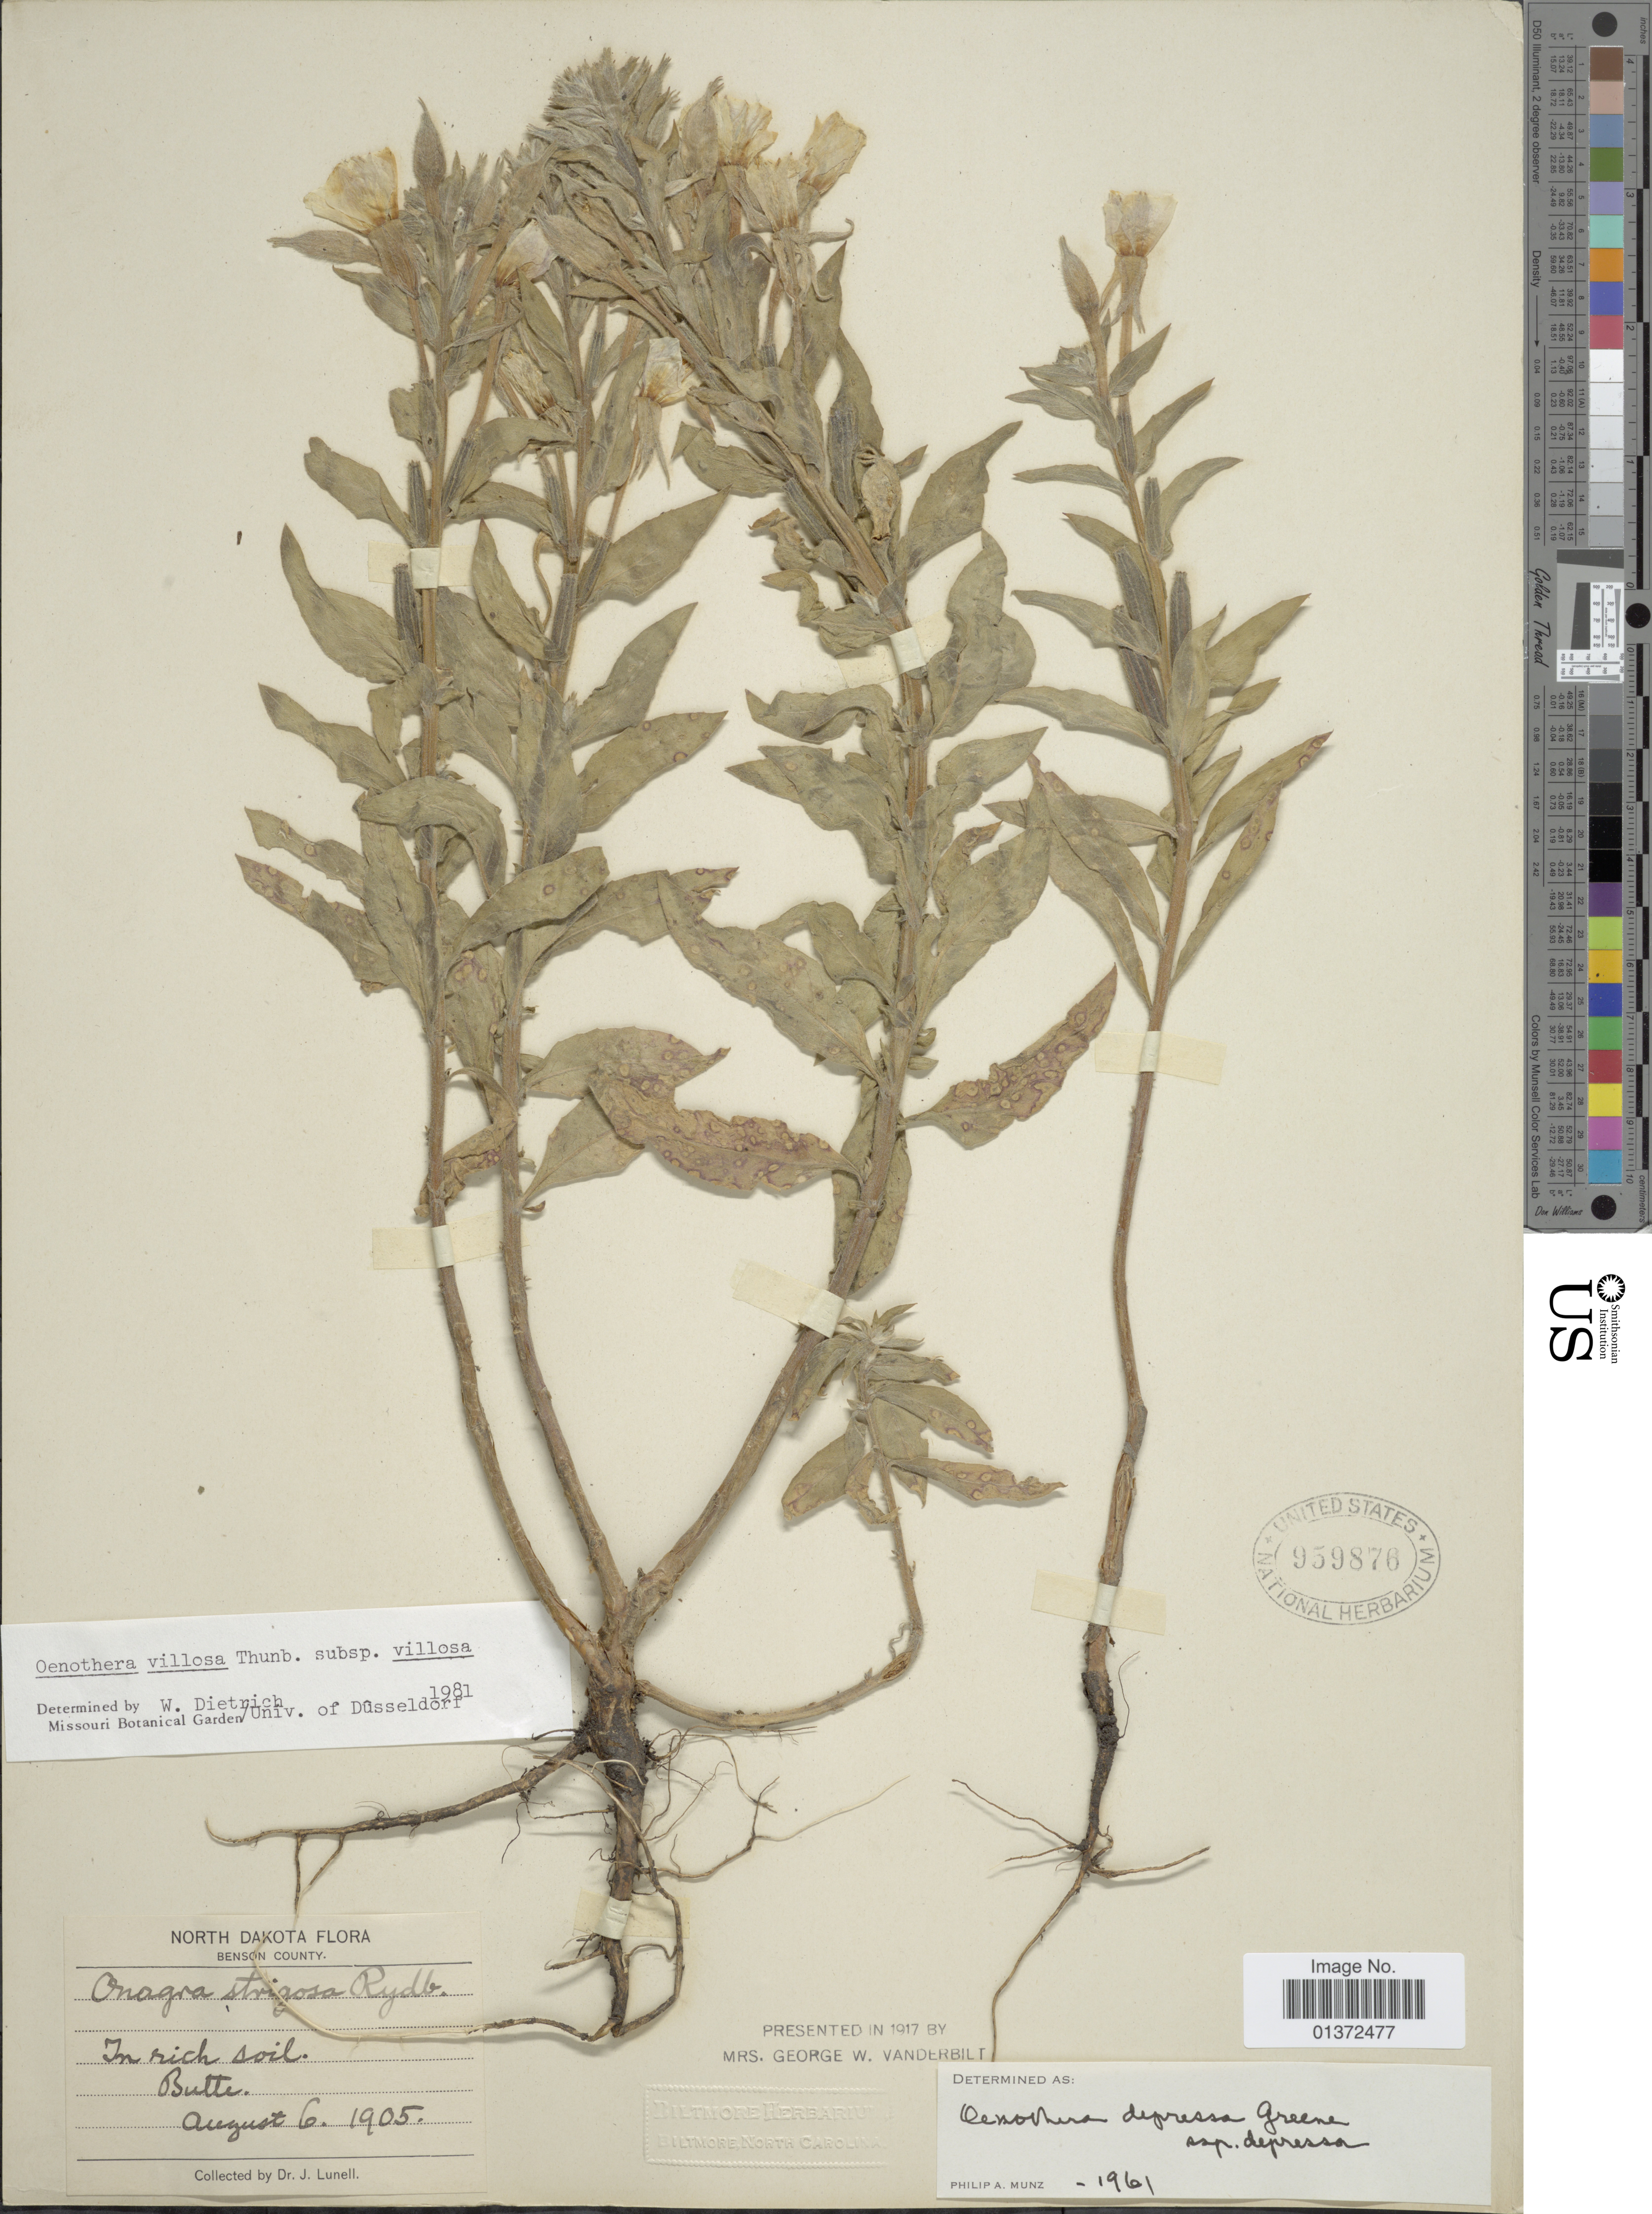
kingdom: Plantae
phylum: Tracheophyta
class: Magnoliopsida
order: Myrtales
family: Onagraceae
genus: Oenothera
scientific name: Oenothera villosa subsp. villosa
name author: Thunb.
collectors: J. Lunell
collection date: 1905-08-06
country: United States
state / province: North Dakota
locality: Benson County, Butte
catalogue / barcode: US 959876